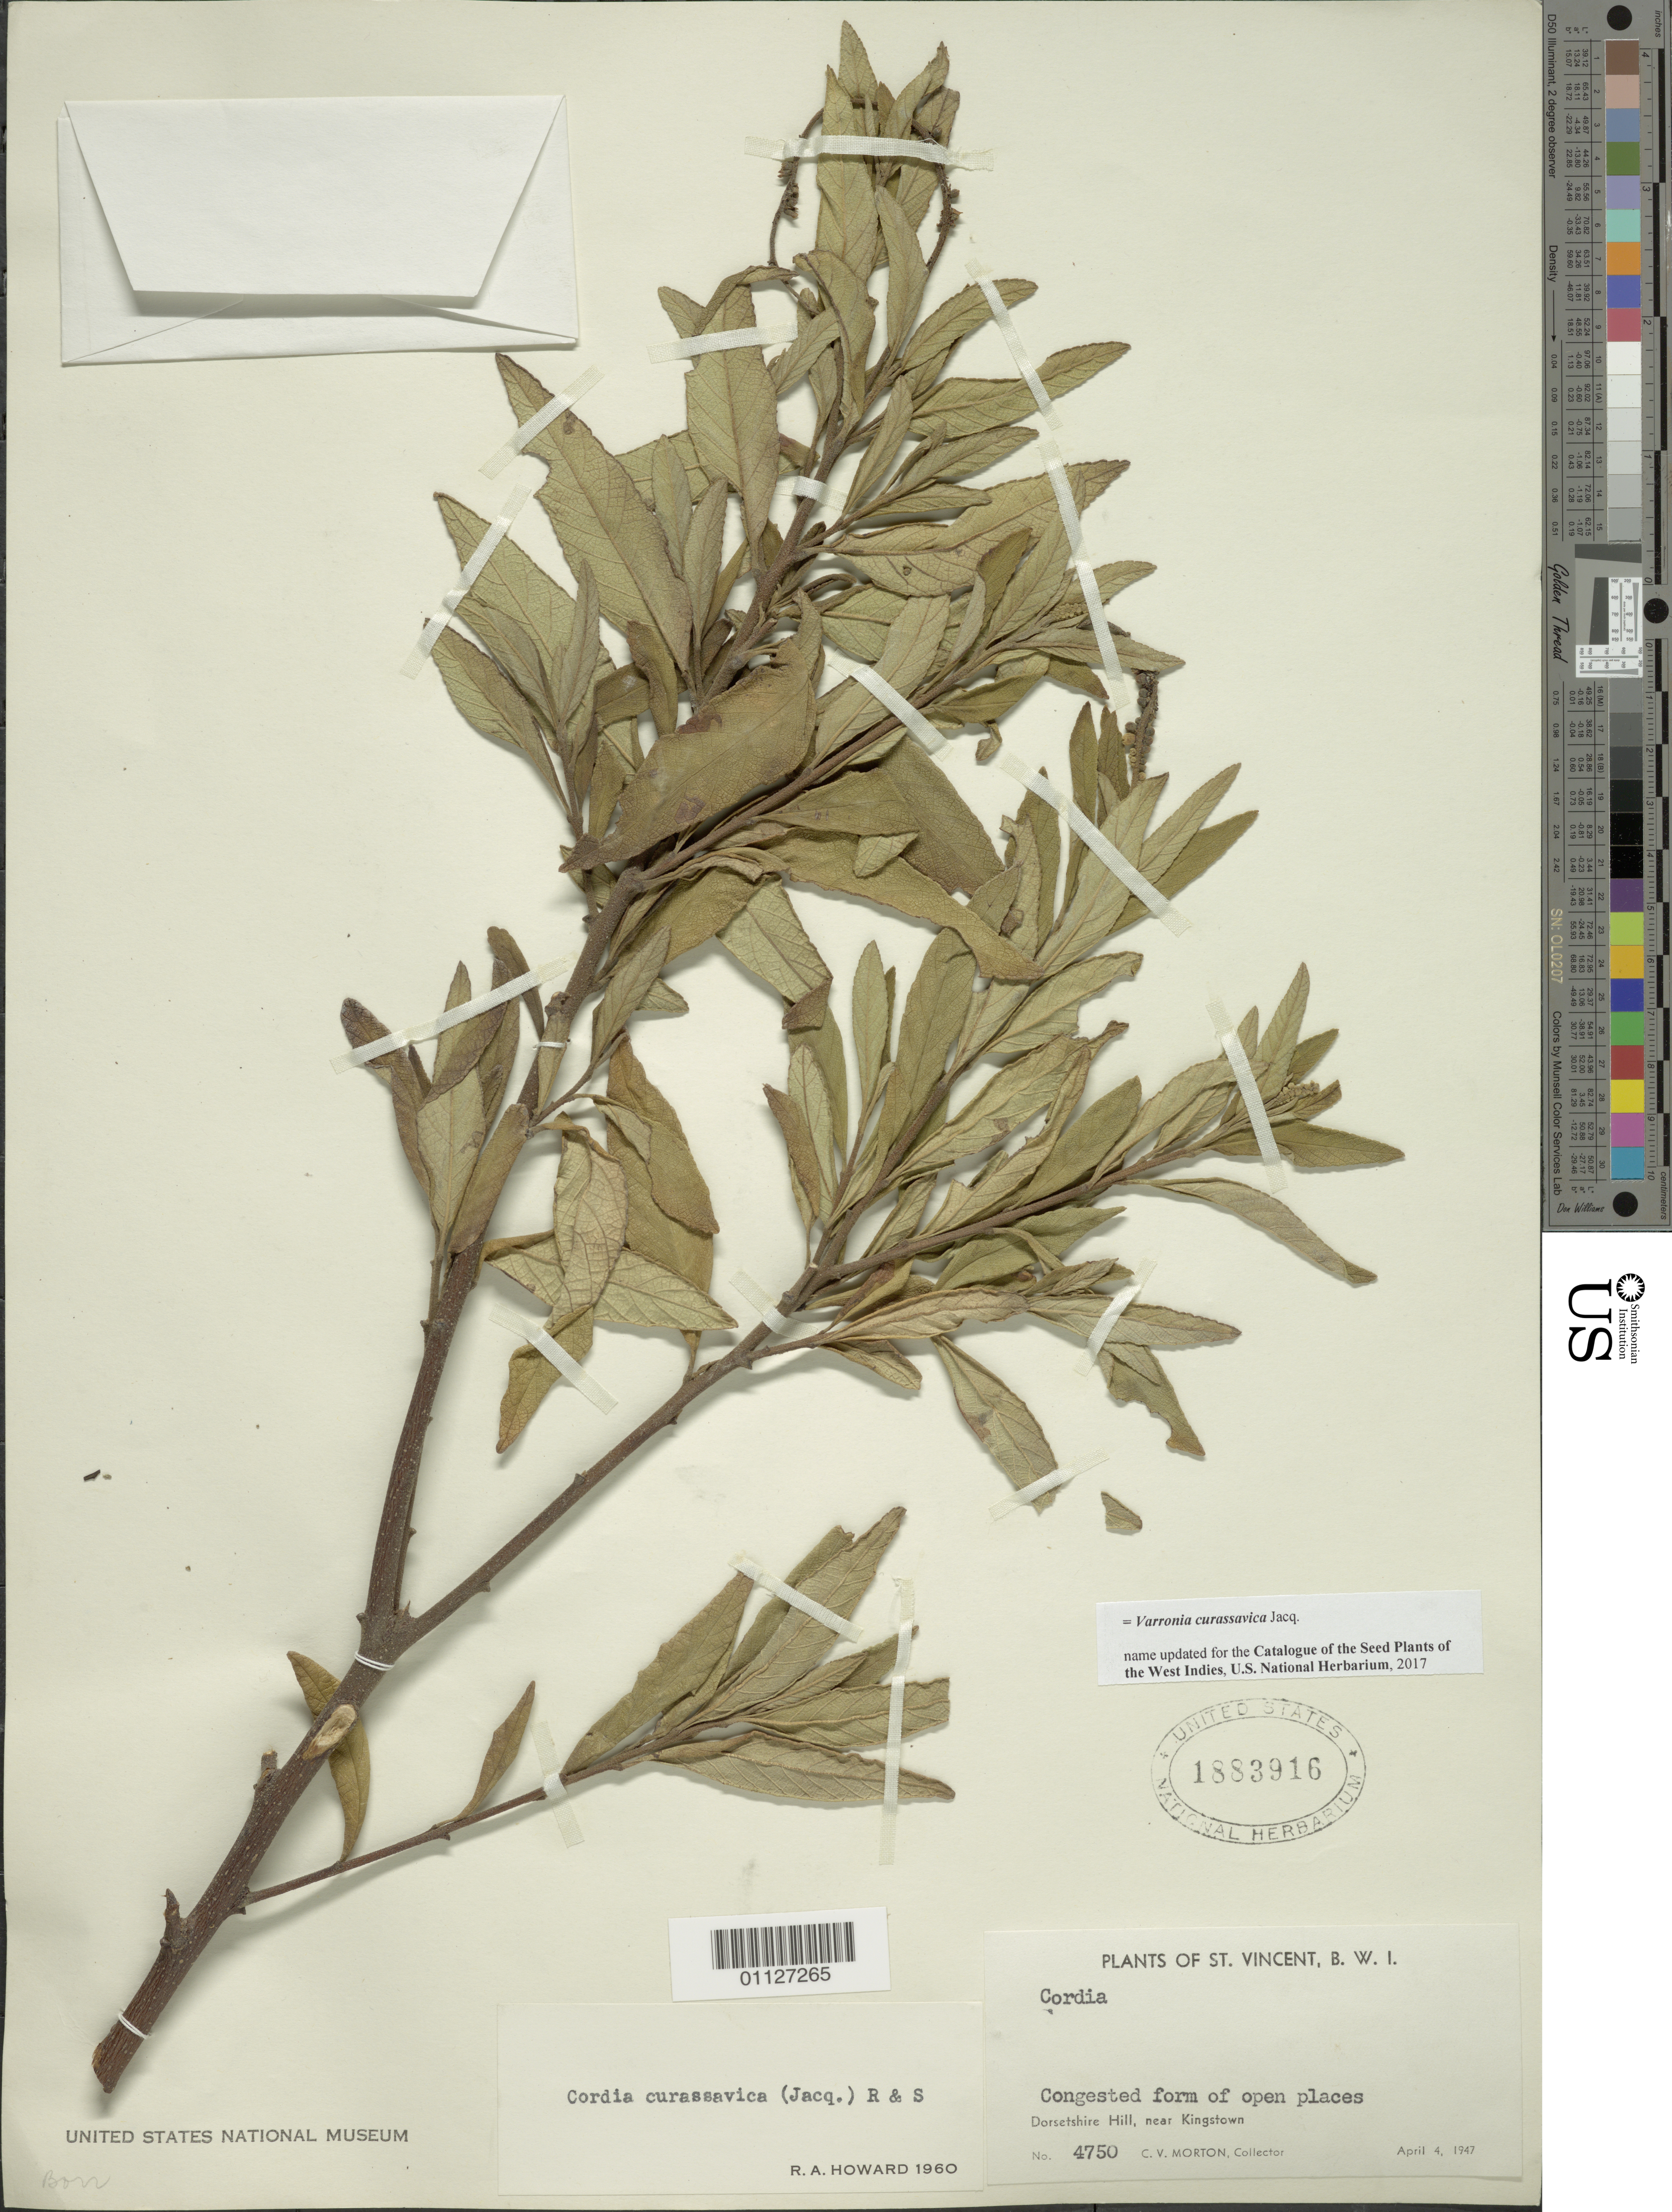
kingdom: Plantae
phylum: Tracheophyta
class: Magnoliopsida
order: Boraginales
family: Cordiaceae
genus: Varronia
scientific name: Varronia curassavica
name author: Jacq.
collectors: C. V. Morton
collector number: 4750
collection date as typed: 04 Apr 1947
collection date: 1947-04-04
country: St. Vincent - Grenadines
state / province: Saint George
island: St. Vincent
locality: Dorsetshire Hill, near Kingstown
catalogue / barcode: US 1883916